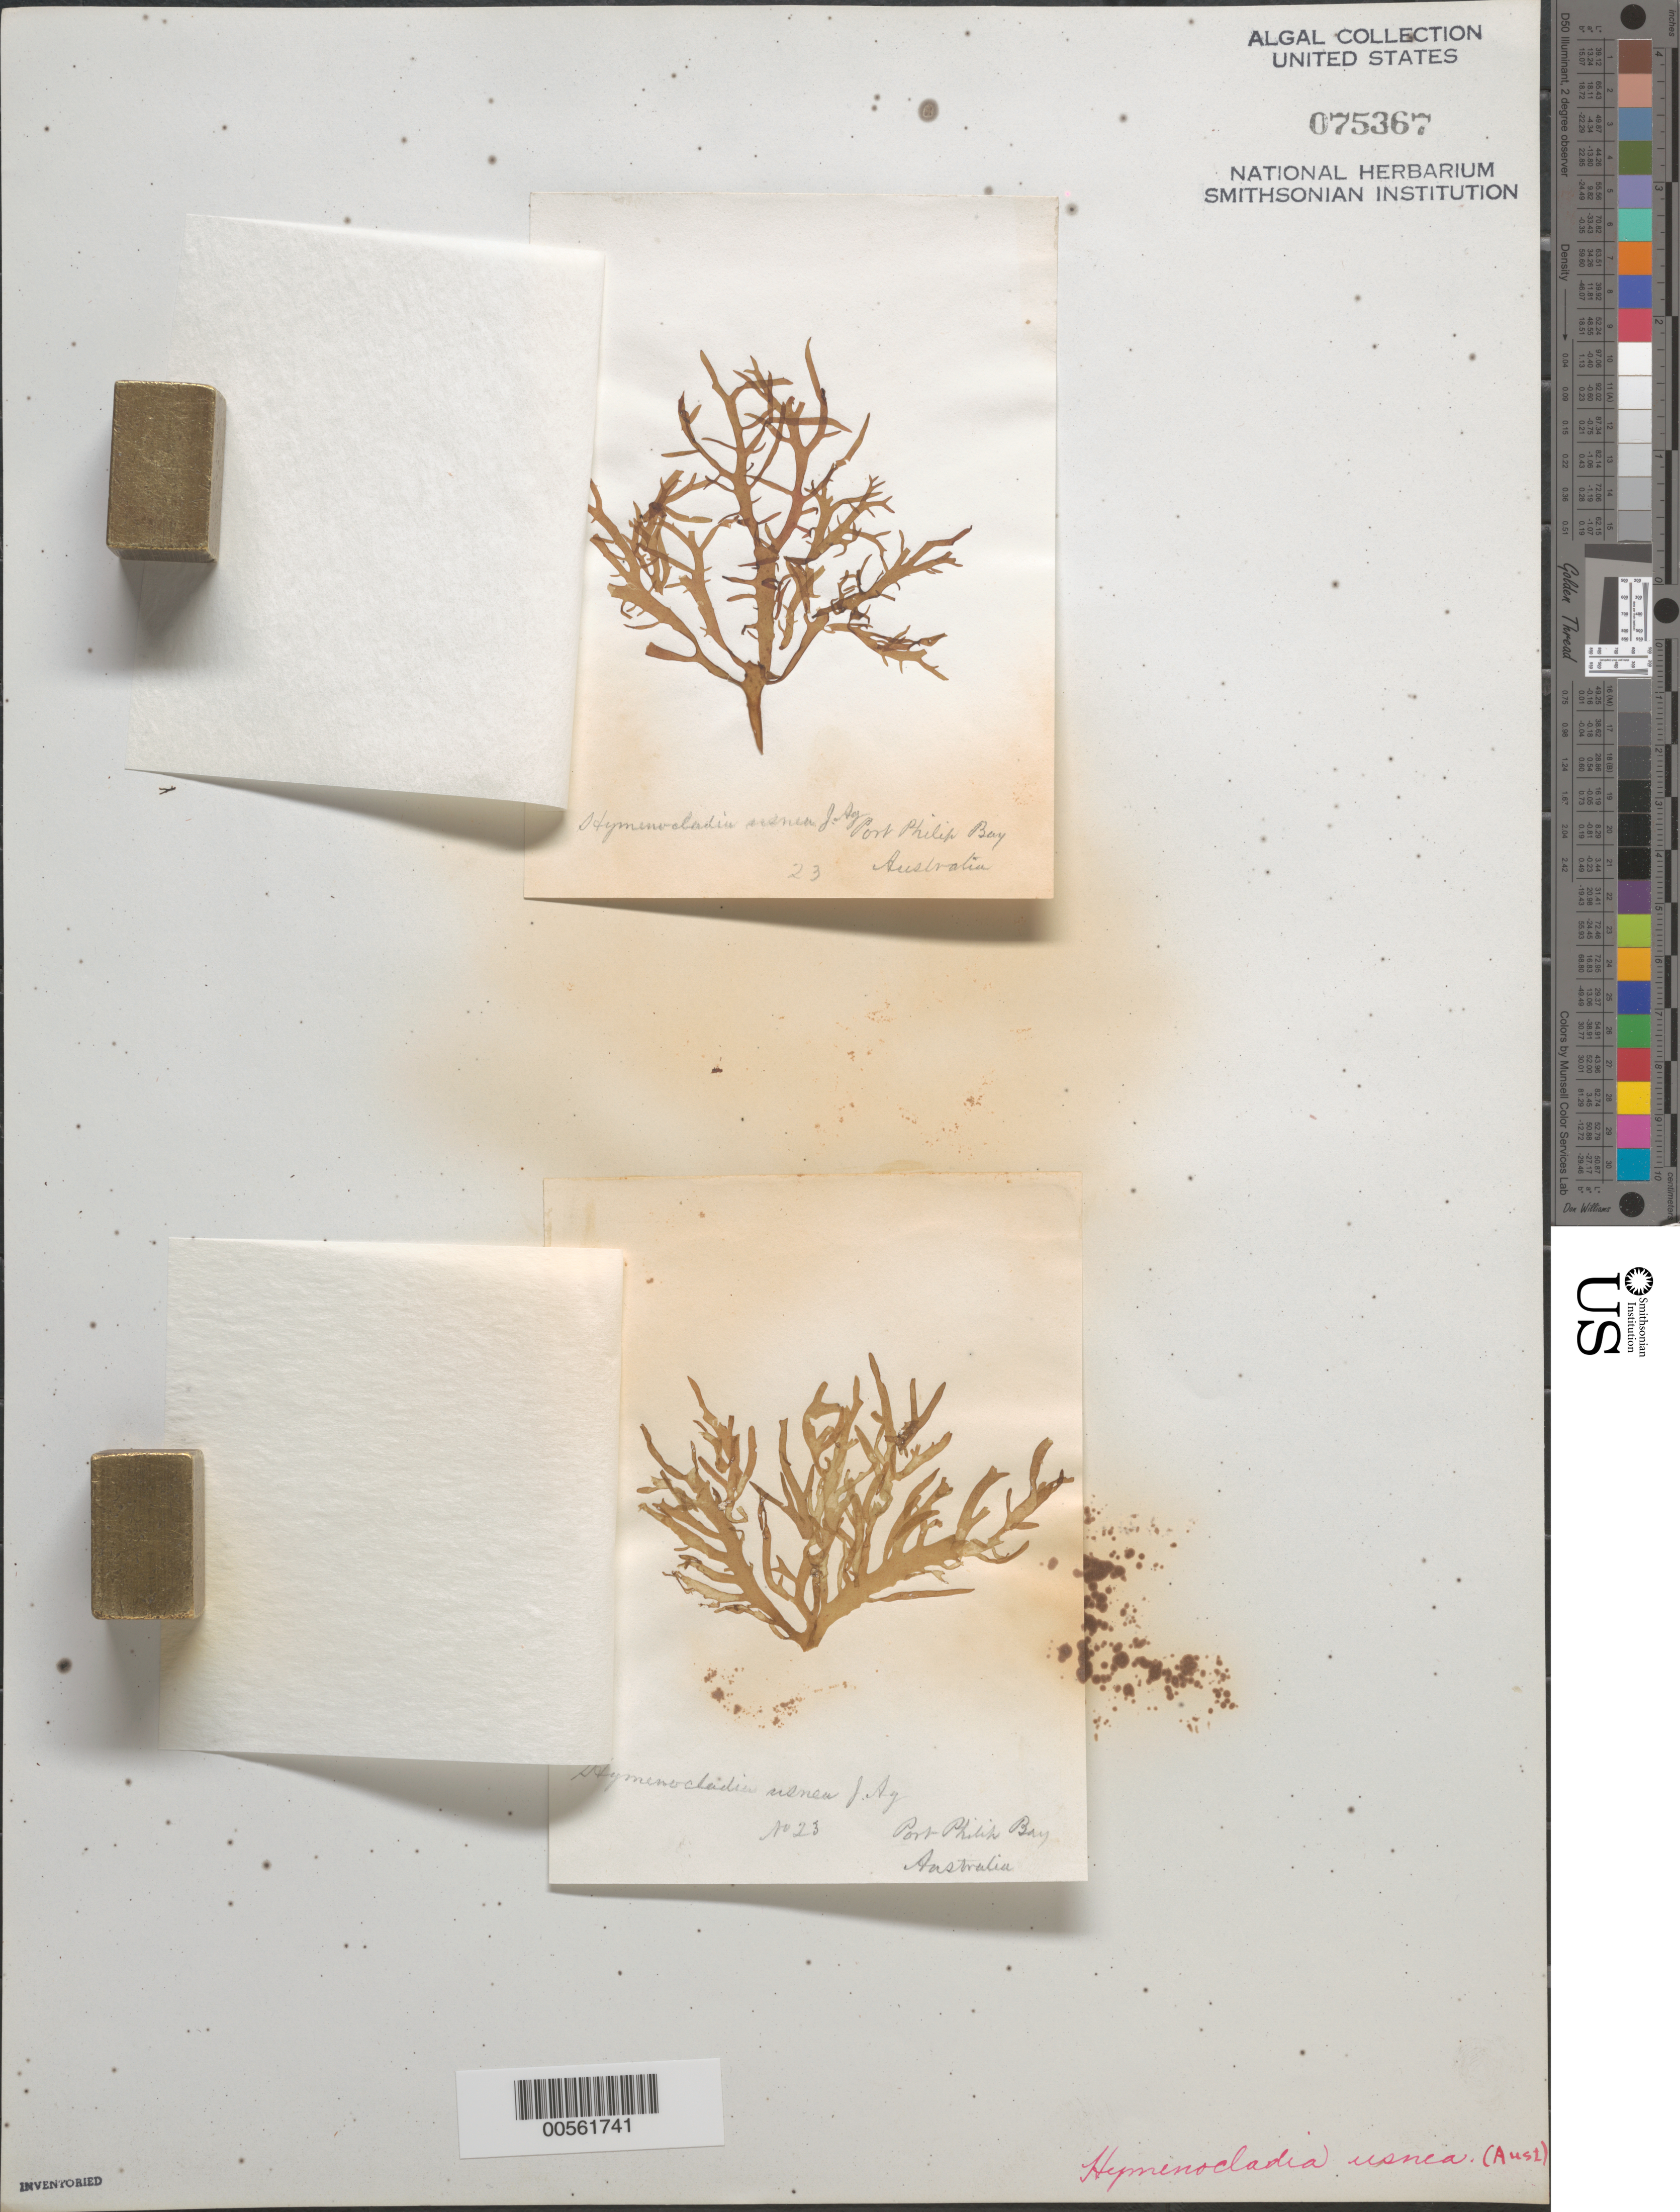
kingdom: Plantae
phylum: Rhodophyta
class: Florideophyceae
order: Rhodymeniales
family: Hymenocladiaceae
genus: Hymenocladia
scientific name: Hymenocladia usnea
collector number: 23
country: Australia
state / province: Victoria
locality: Port Phillip Bay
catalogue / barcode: US 75367